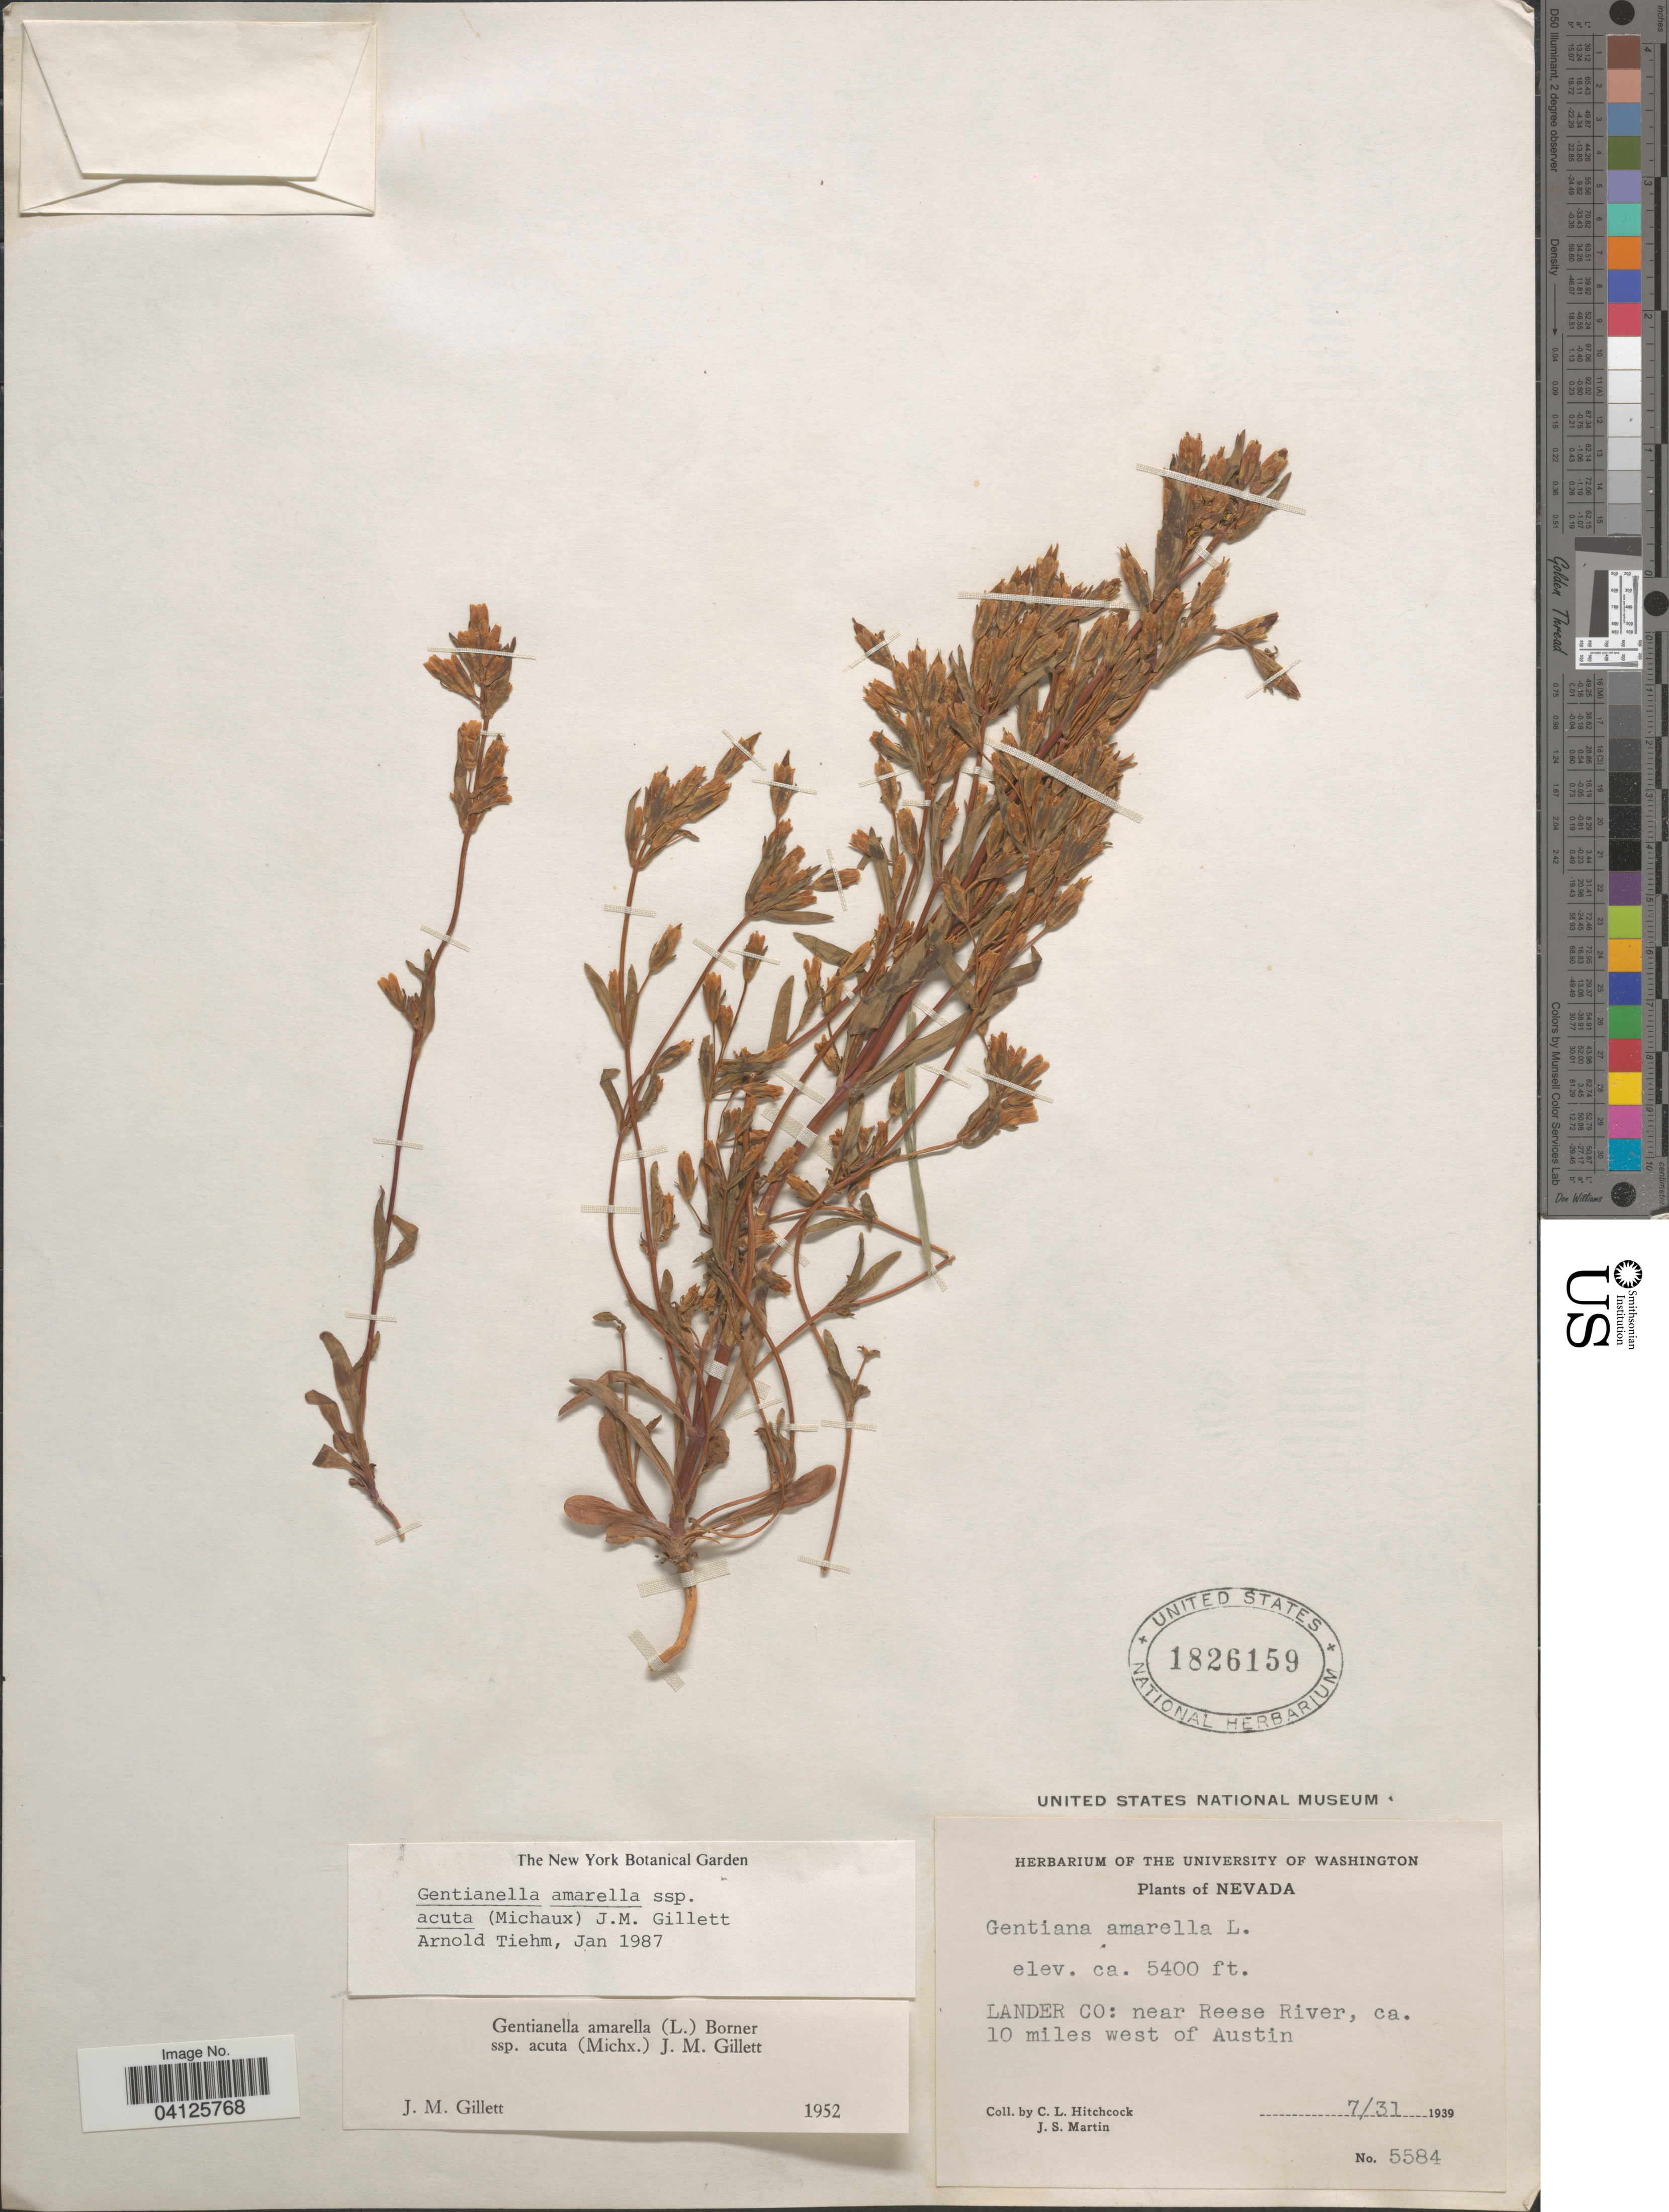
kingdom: Plantae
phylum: Tracheophyta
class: Magnoliopsida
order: Gentianales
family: Gentianaceae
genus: Gentianella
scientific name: Gentianella amarella subsp. acuta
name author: (Michx.) J.M. Gillett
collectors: C. L. Hitchcock & J. S. Martin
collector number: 5584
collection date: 1939-07-31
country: United States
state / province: Nevada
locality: Lander Co: near Reese River, ca. 10 miles west of Austin.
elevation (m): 1646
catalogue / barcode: US 1826159